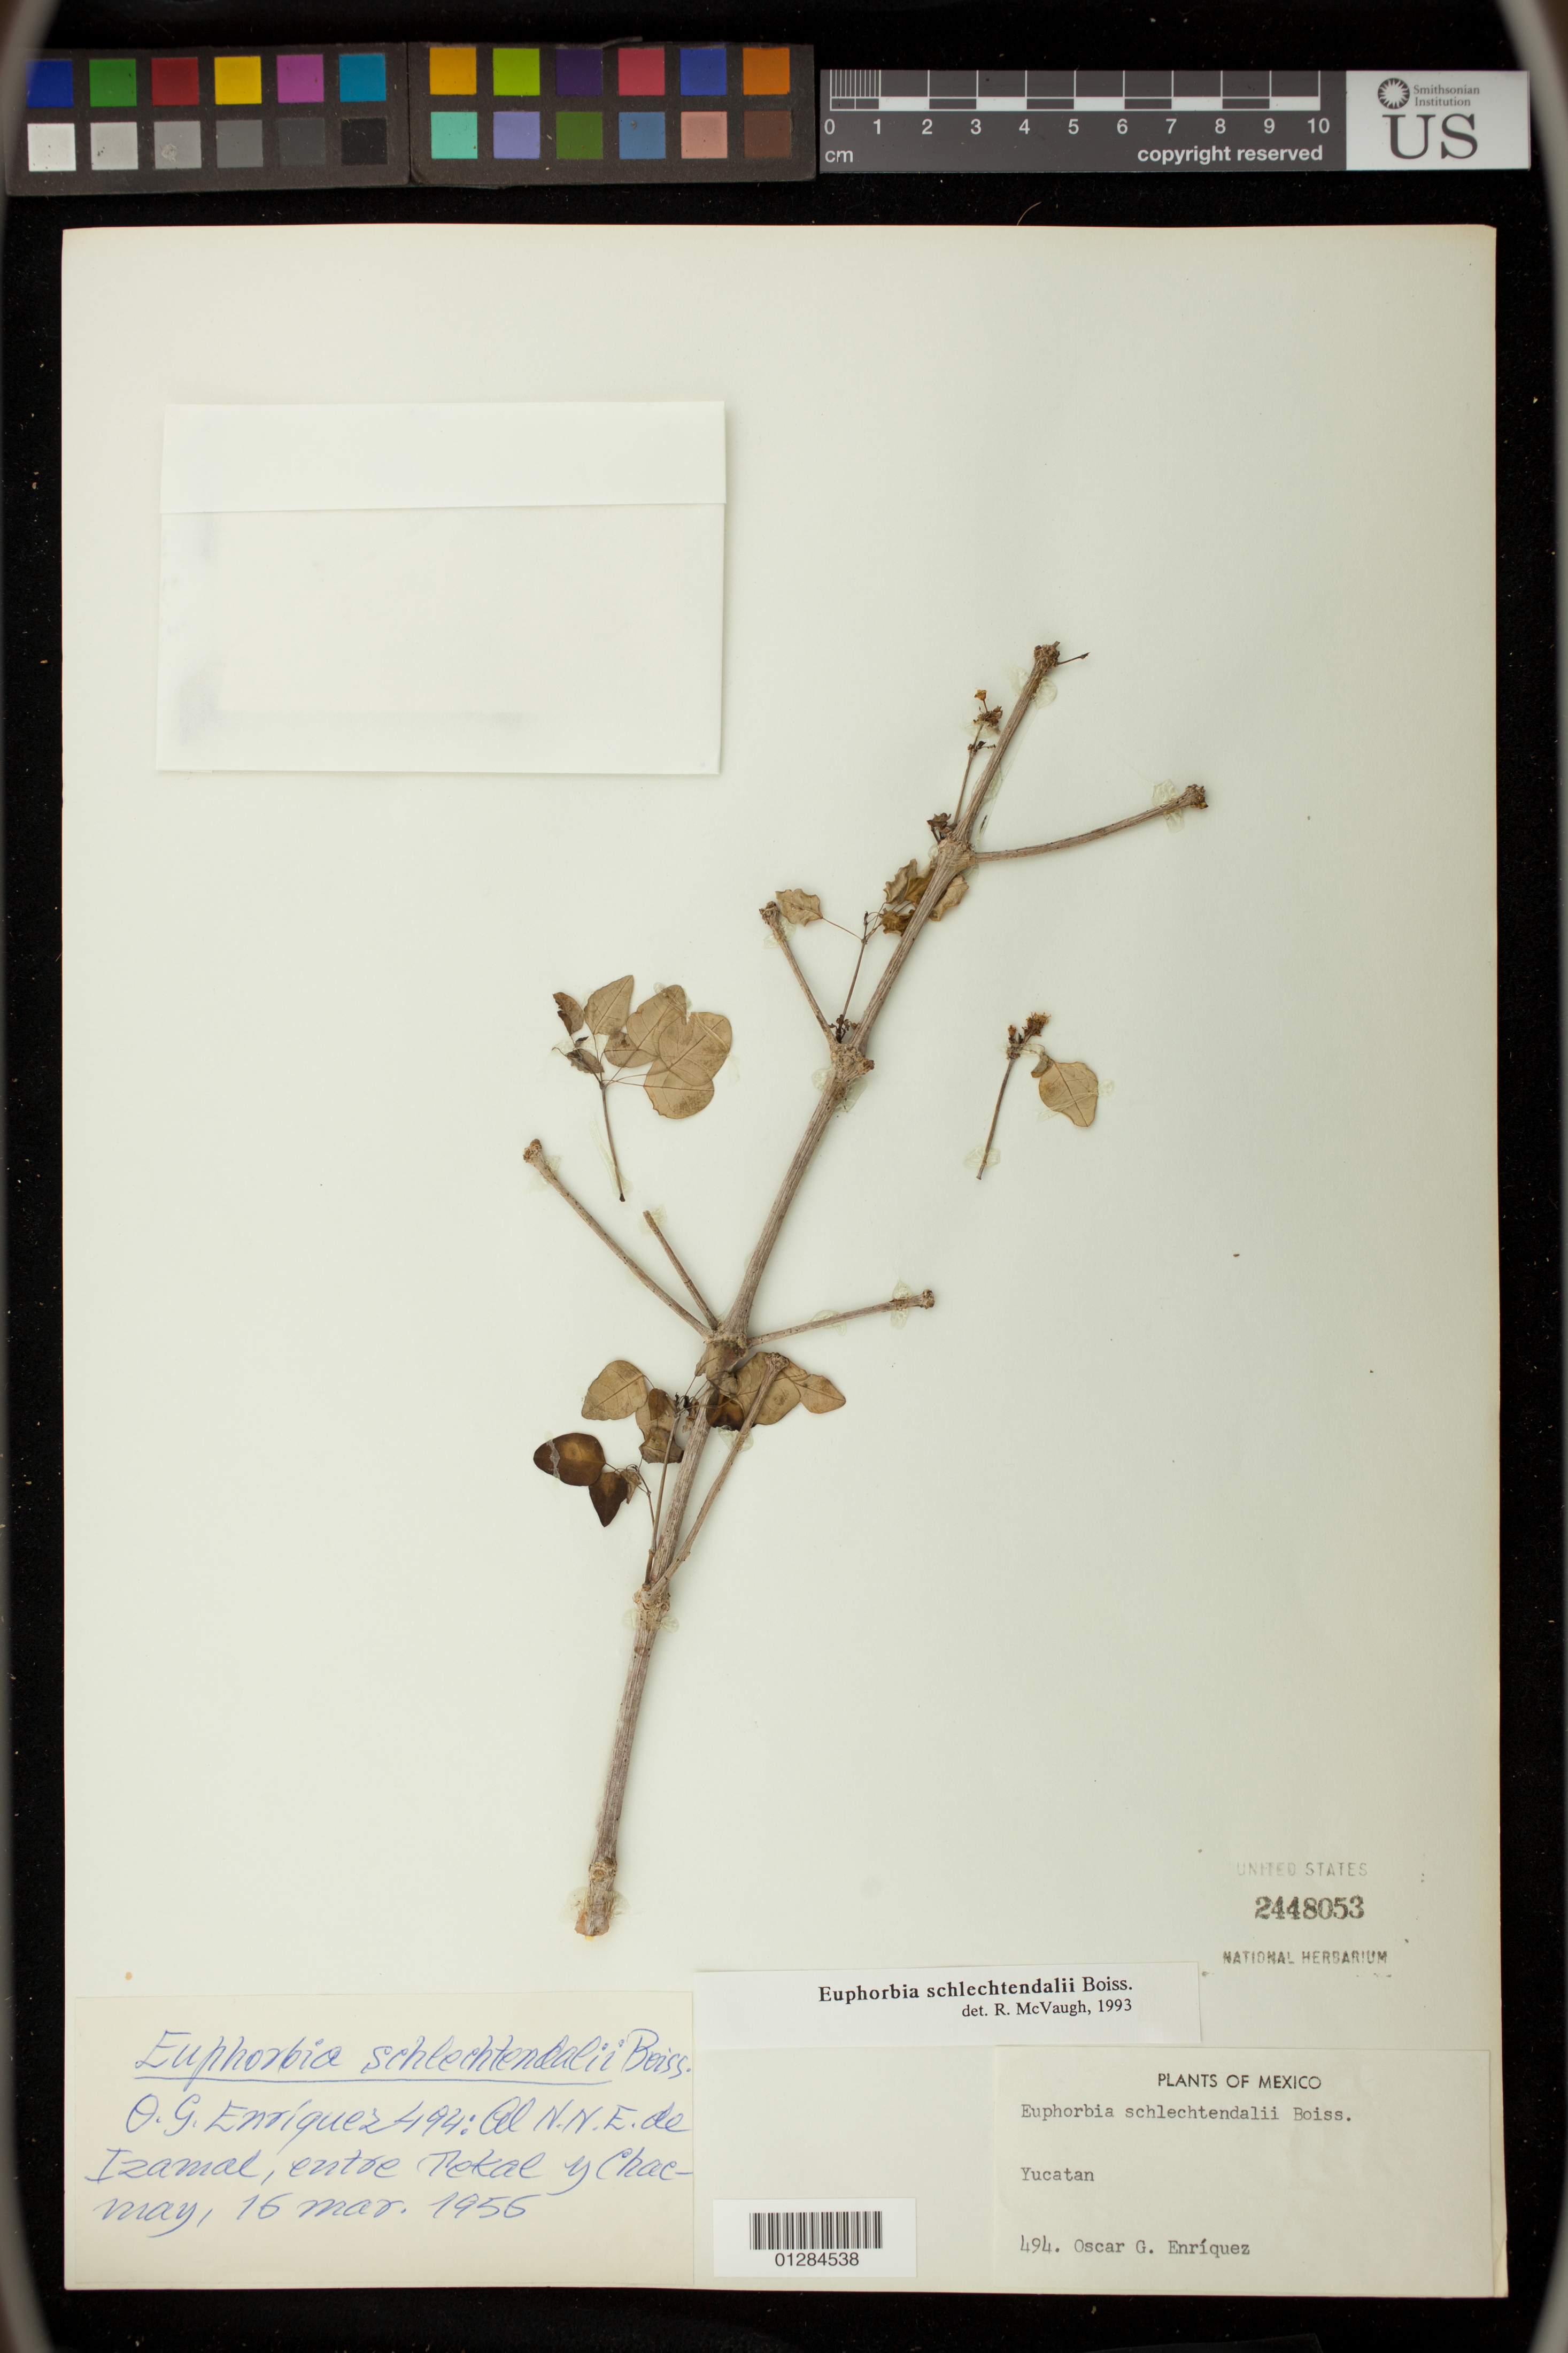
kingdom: Plantae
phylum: Tracheophyta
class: Magnoliopsida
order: Malpighiales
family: Euphorbiaceae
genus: Euphorbia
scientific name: Euphorbia schlechtendalii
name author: Boiss.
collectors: O. Enriquez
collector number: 494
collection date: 1956-03-16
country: Mexico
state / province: Yucatán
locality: Izamal, entre Tekal y Chacmay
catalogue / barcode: US 2448053